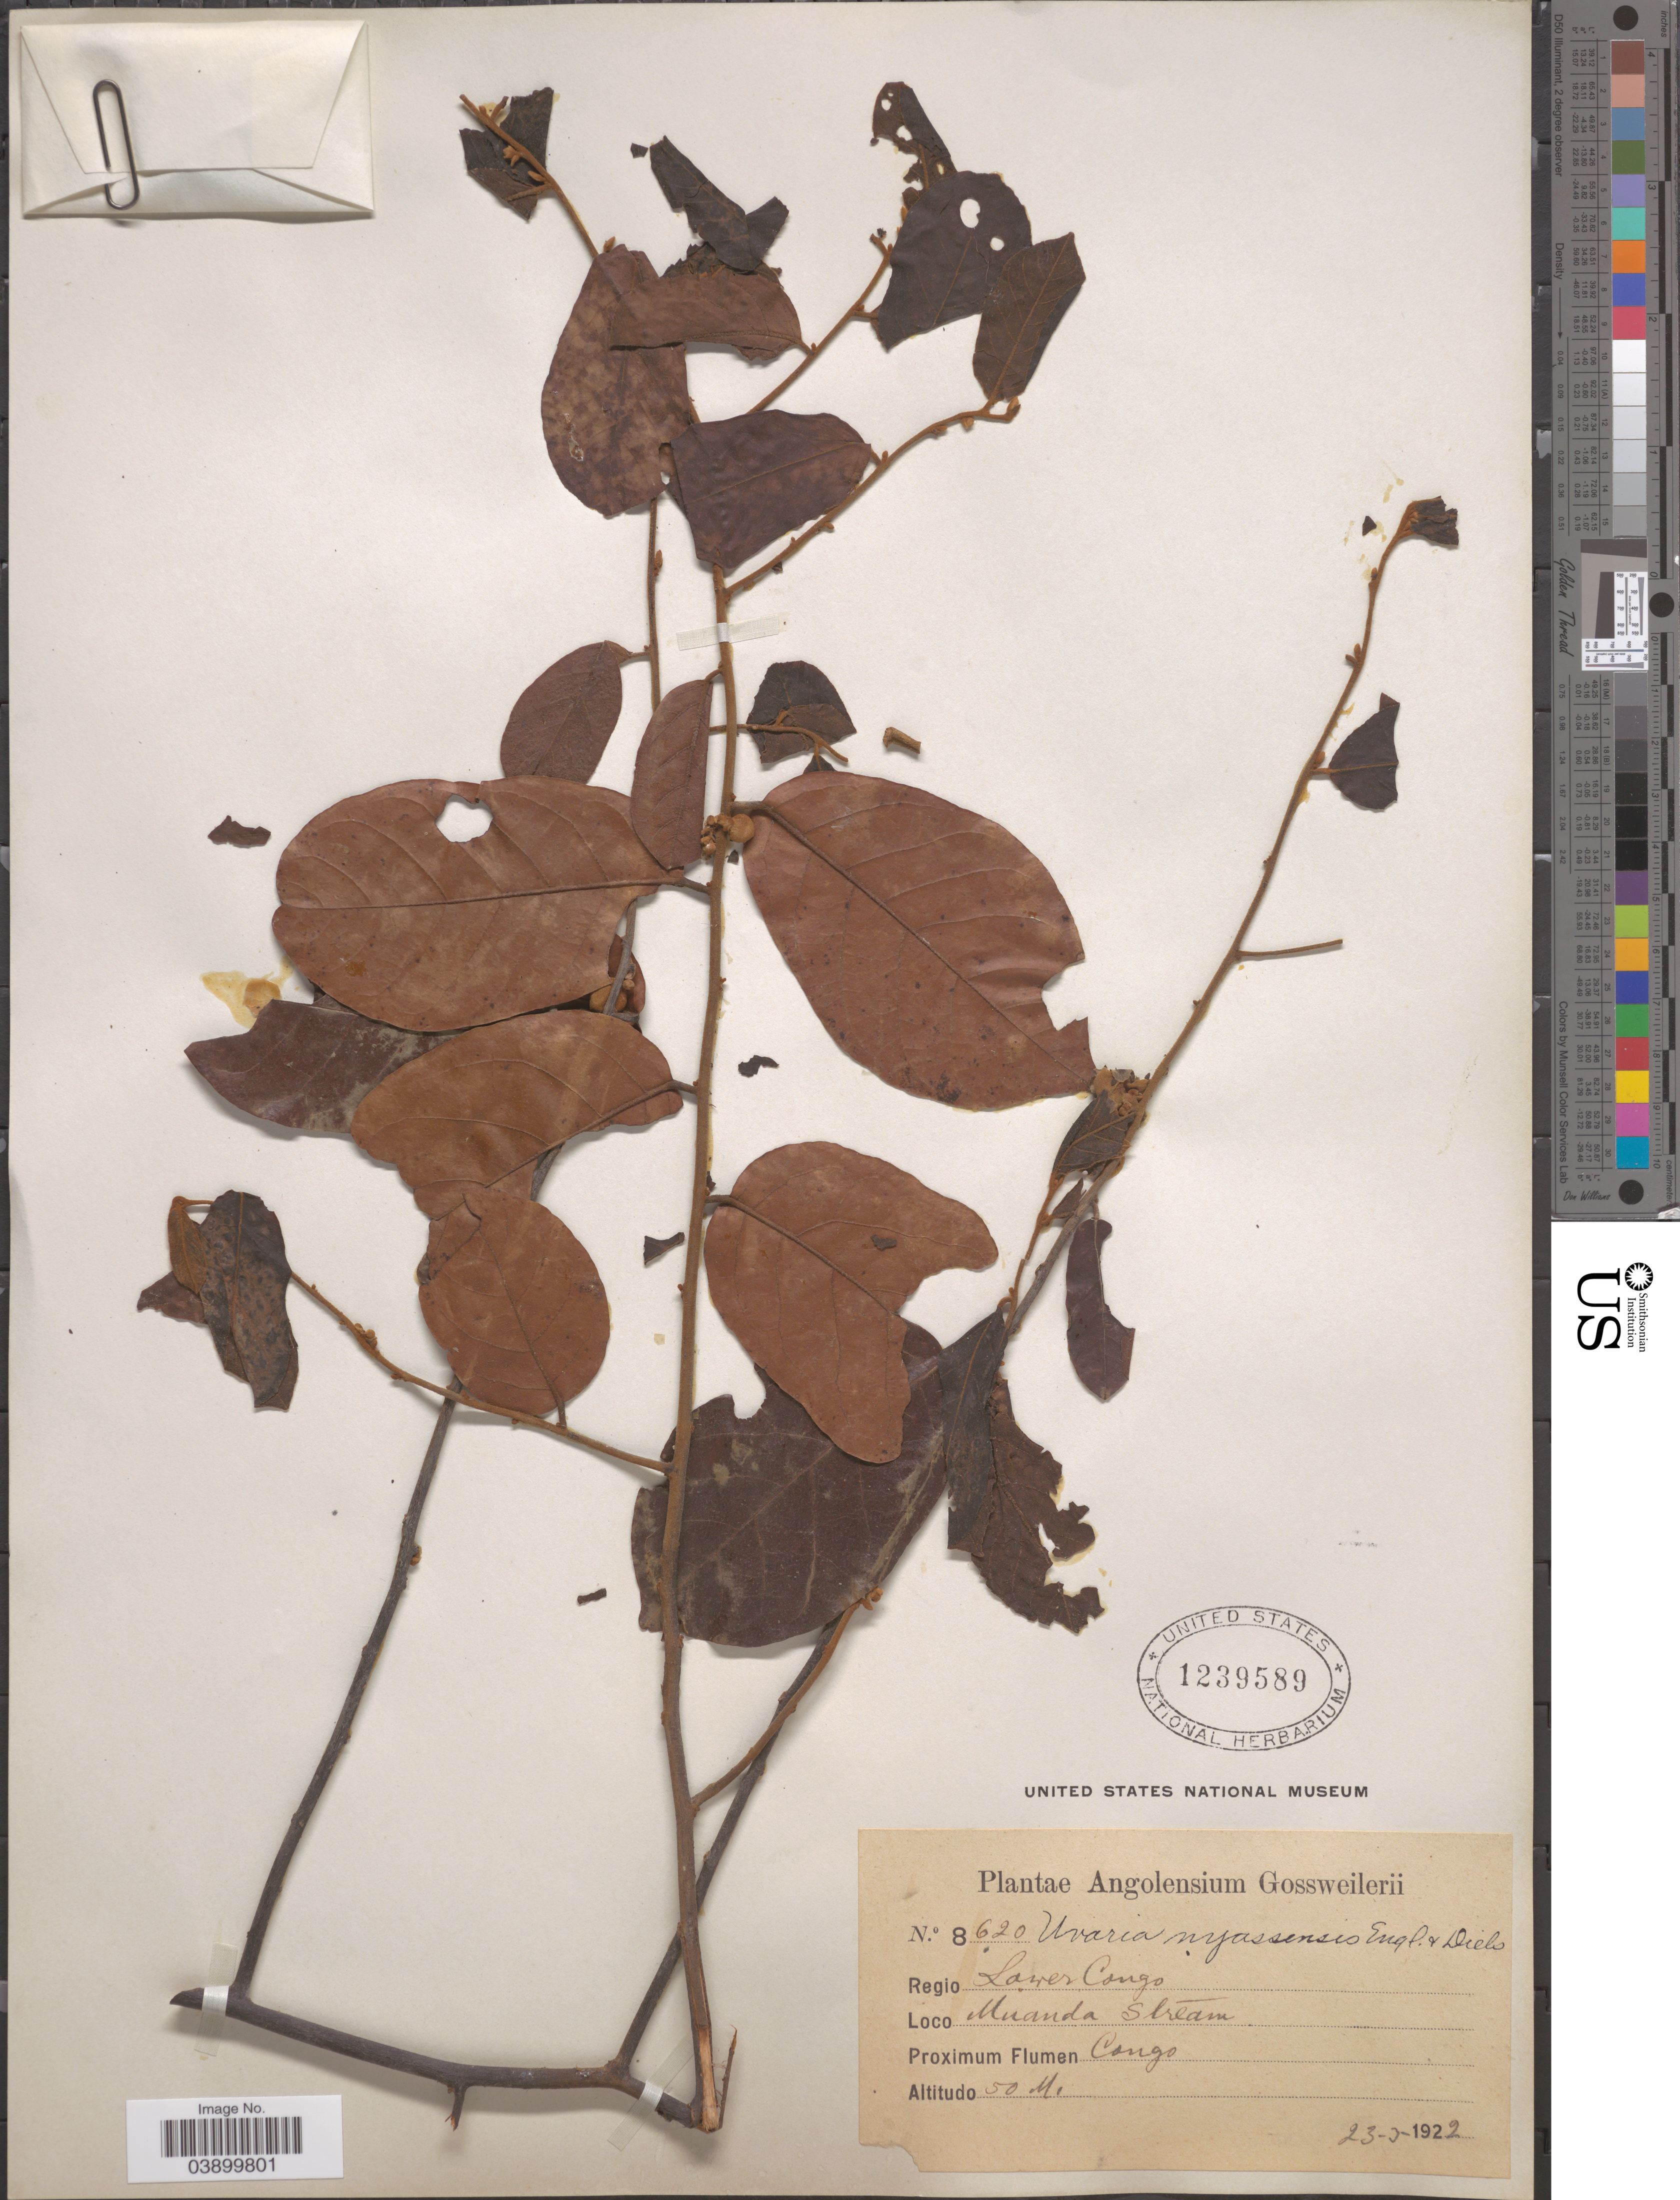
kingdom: Plantae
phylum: Tracheophyta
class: Magnoliopsida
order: Magnoliales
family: Annonaceae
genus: Uvaria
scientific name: Uvaria nyassensis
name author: Engl. & Diels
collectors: -. Gossweiler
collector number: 8620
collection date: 1922-03-23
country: Angola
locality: Regio Lower Congo. Muanda Stream. Proximum Flumen Congo.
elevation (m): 50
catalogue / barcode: US 1239589